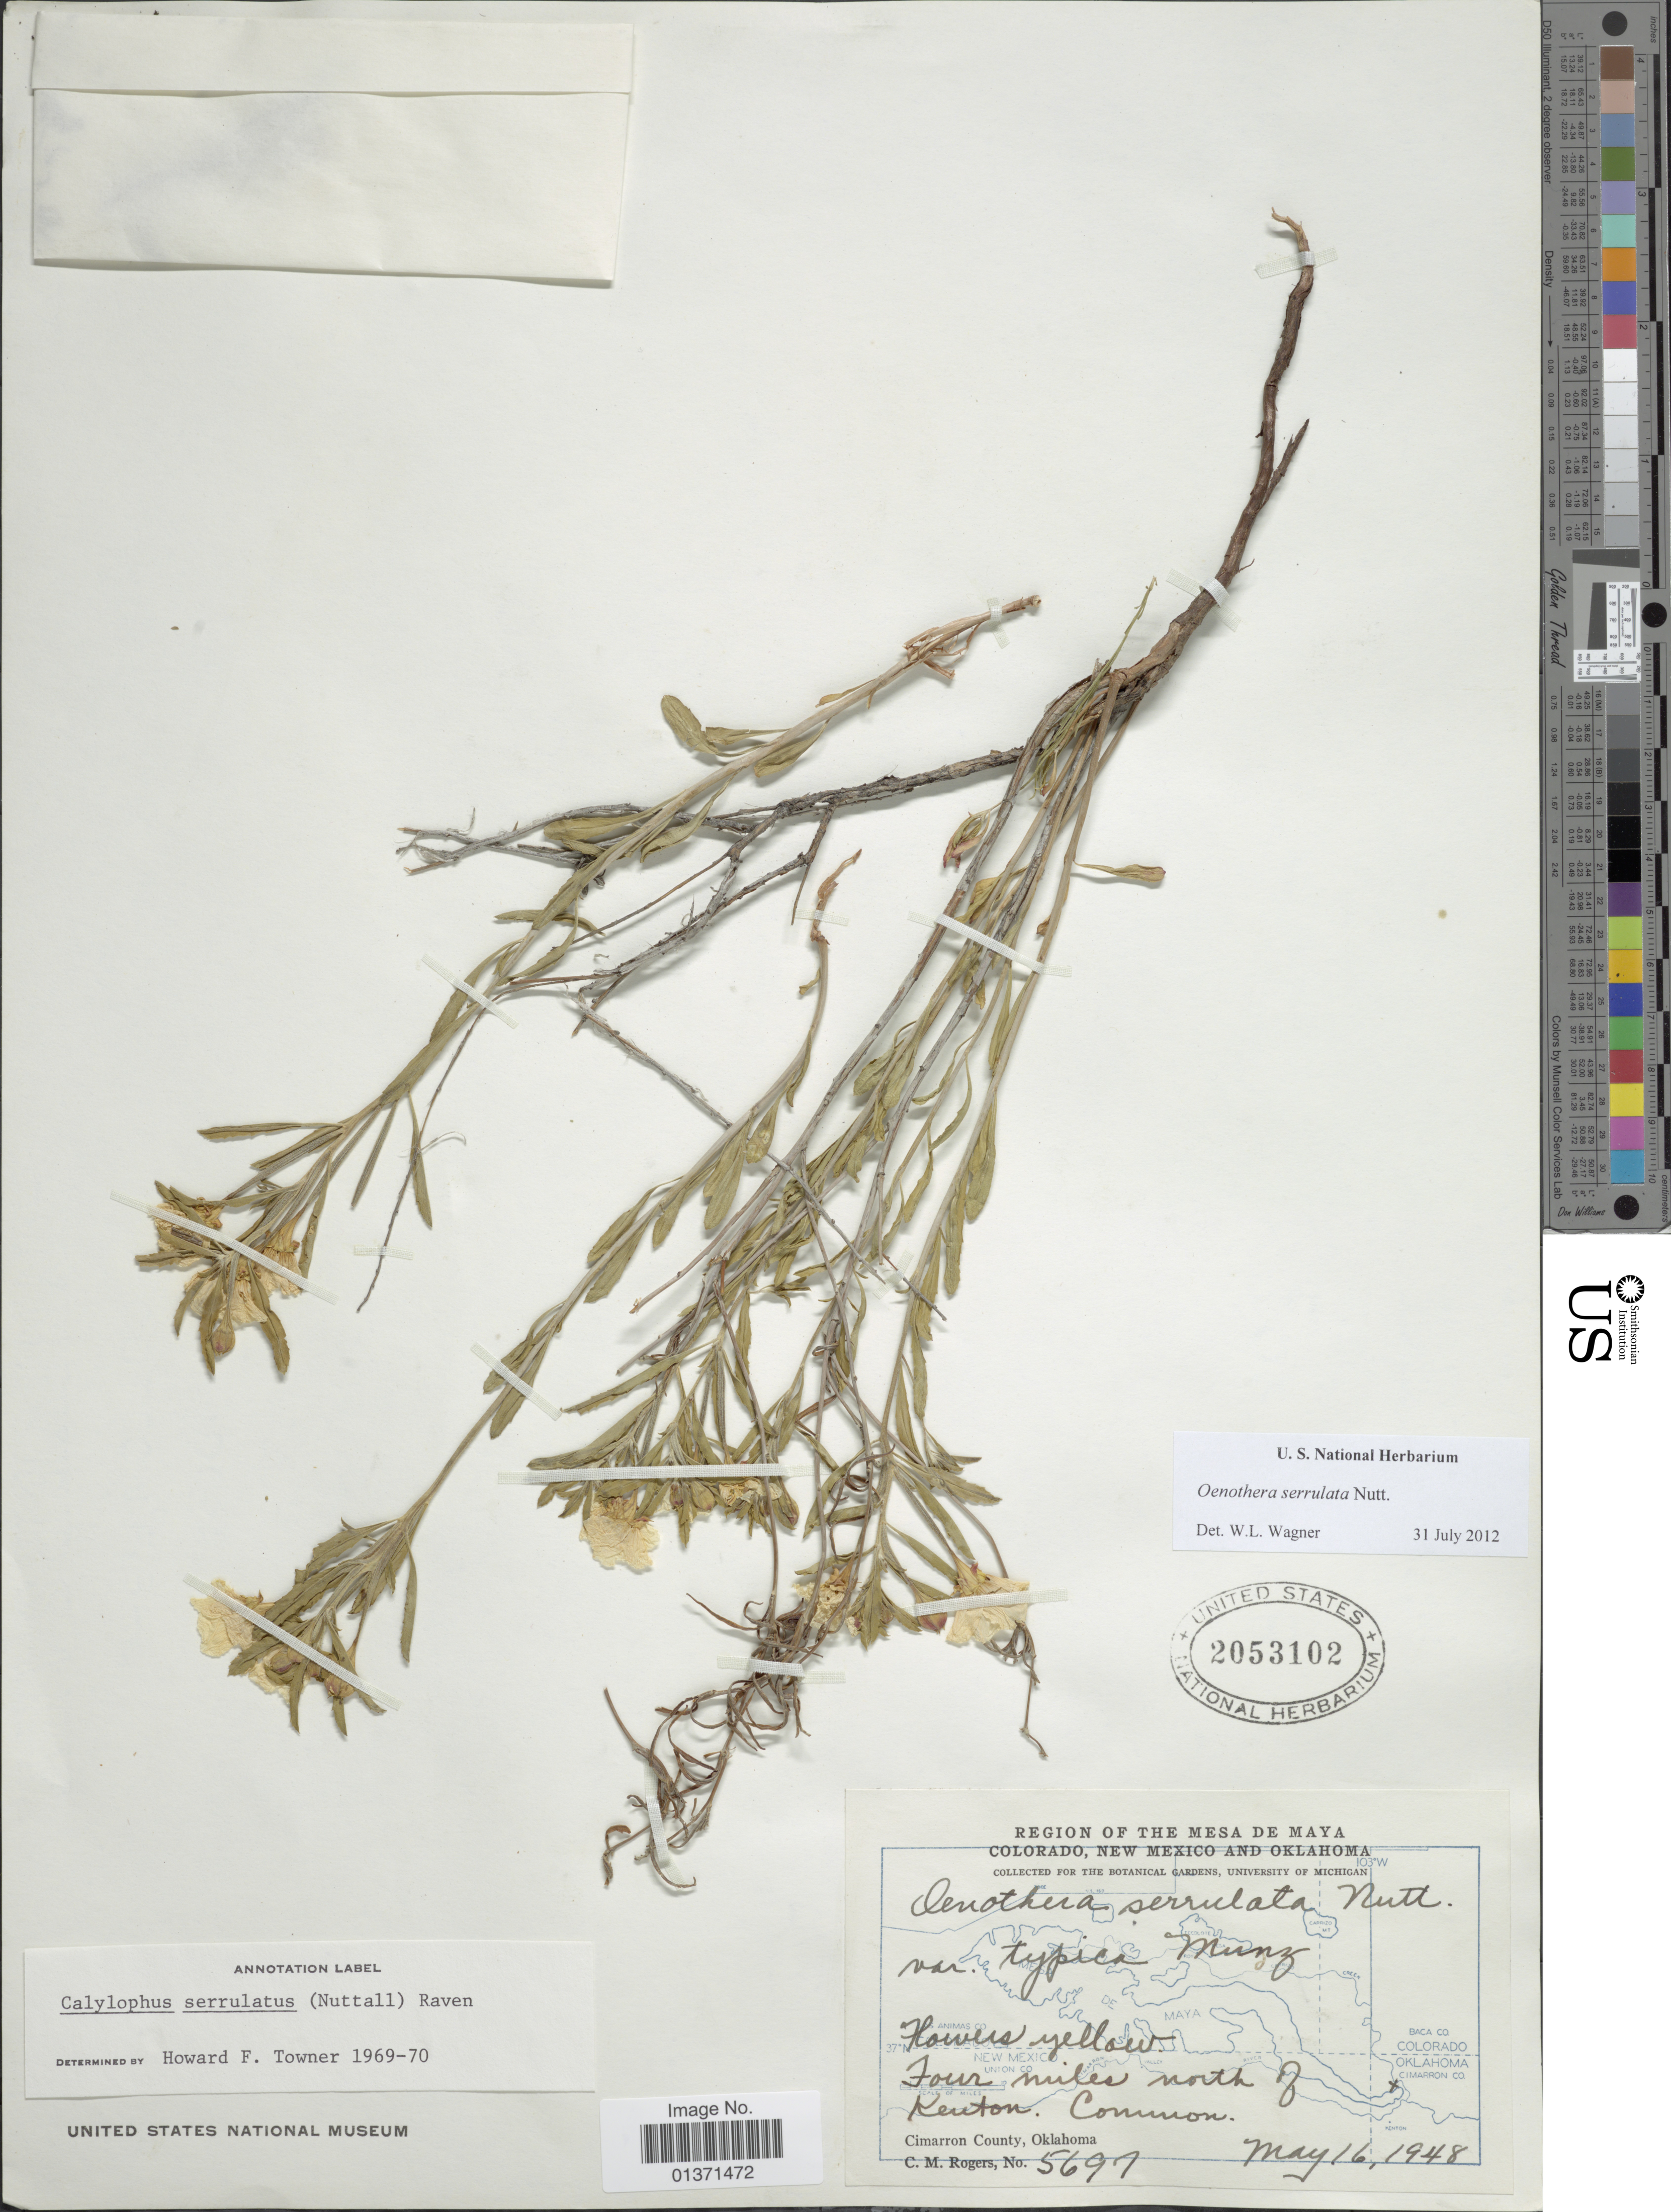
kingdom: Plantae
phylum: Tracheophyta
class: Magnoliopsida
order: Myrtales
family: Onagraceae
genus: Oenothera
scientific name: Oenothera serrulata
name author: Nutt.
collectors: C. M. Rogers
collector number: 5697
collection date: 1948-05-16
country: United States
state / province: Oklahoma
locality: Region of The Mesa de Maya Colorado, New Mexico, Four miles north of Kenton, Cimarron County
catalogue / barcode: US 2053102